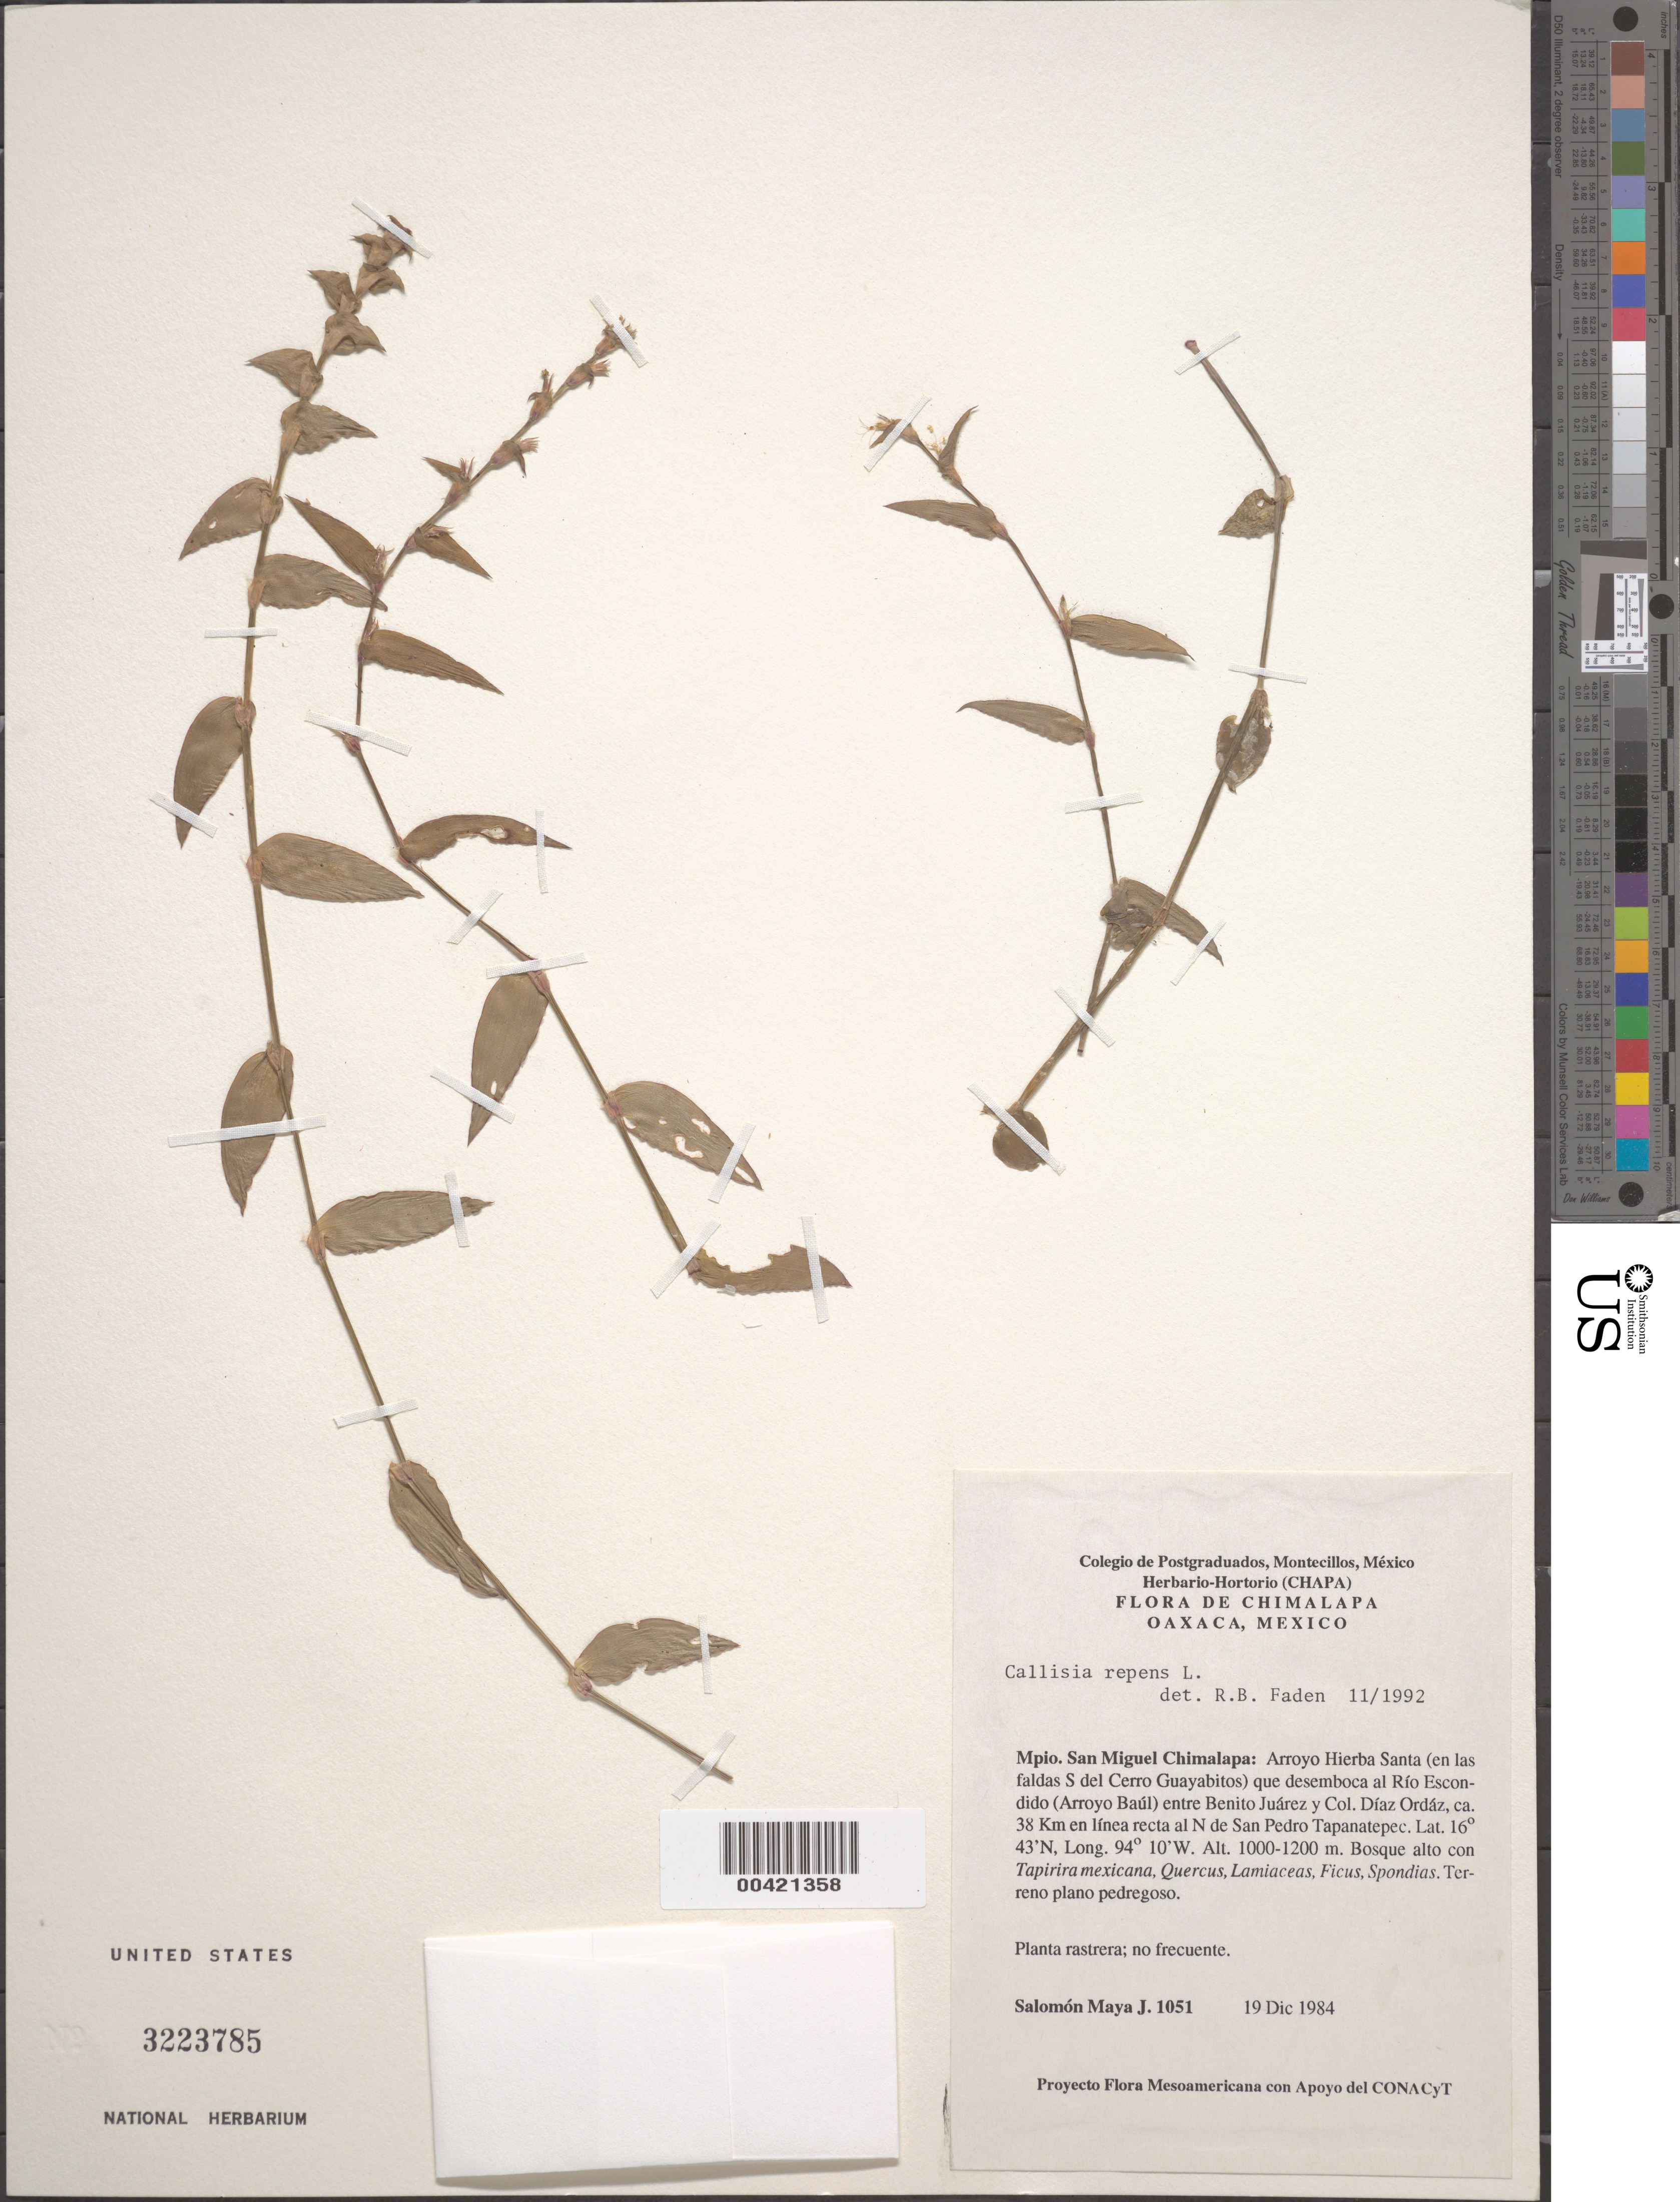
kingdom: Plantae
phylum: Tracheophyta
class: Liliopsida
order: Commelinales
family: Commelinaceae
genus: Callisia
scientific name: Callisia repens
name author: (Jacq.) L.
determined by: Faden, Robert B., (US), Smithsonian Institution - National Museum of Natural History (UNITED STATES)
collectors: S. Maya J.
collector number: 1051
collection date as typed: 19 Dec 1984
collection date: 1984-12-19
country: Mexico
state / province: Oaxaca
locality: San miguel chimalapa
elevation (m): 1000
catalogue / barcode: US 323785